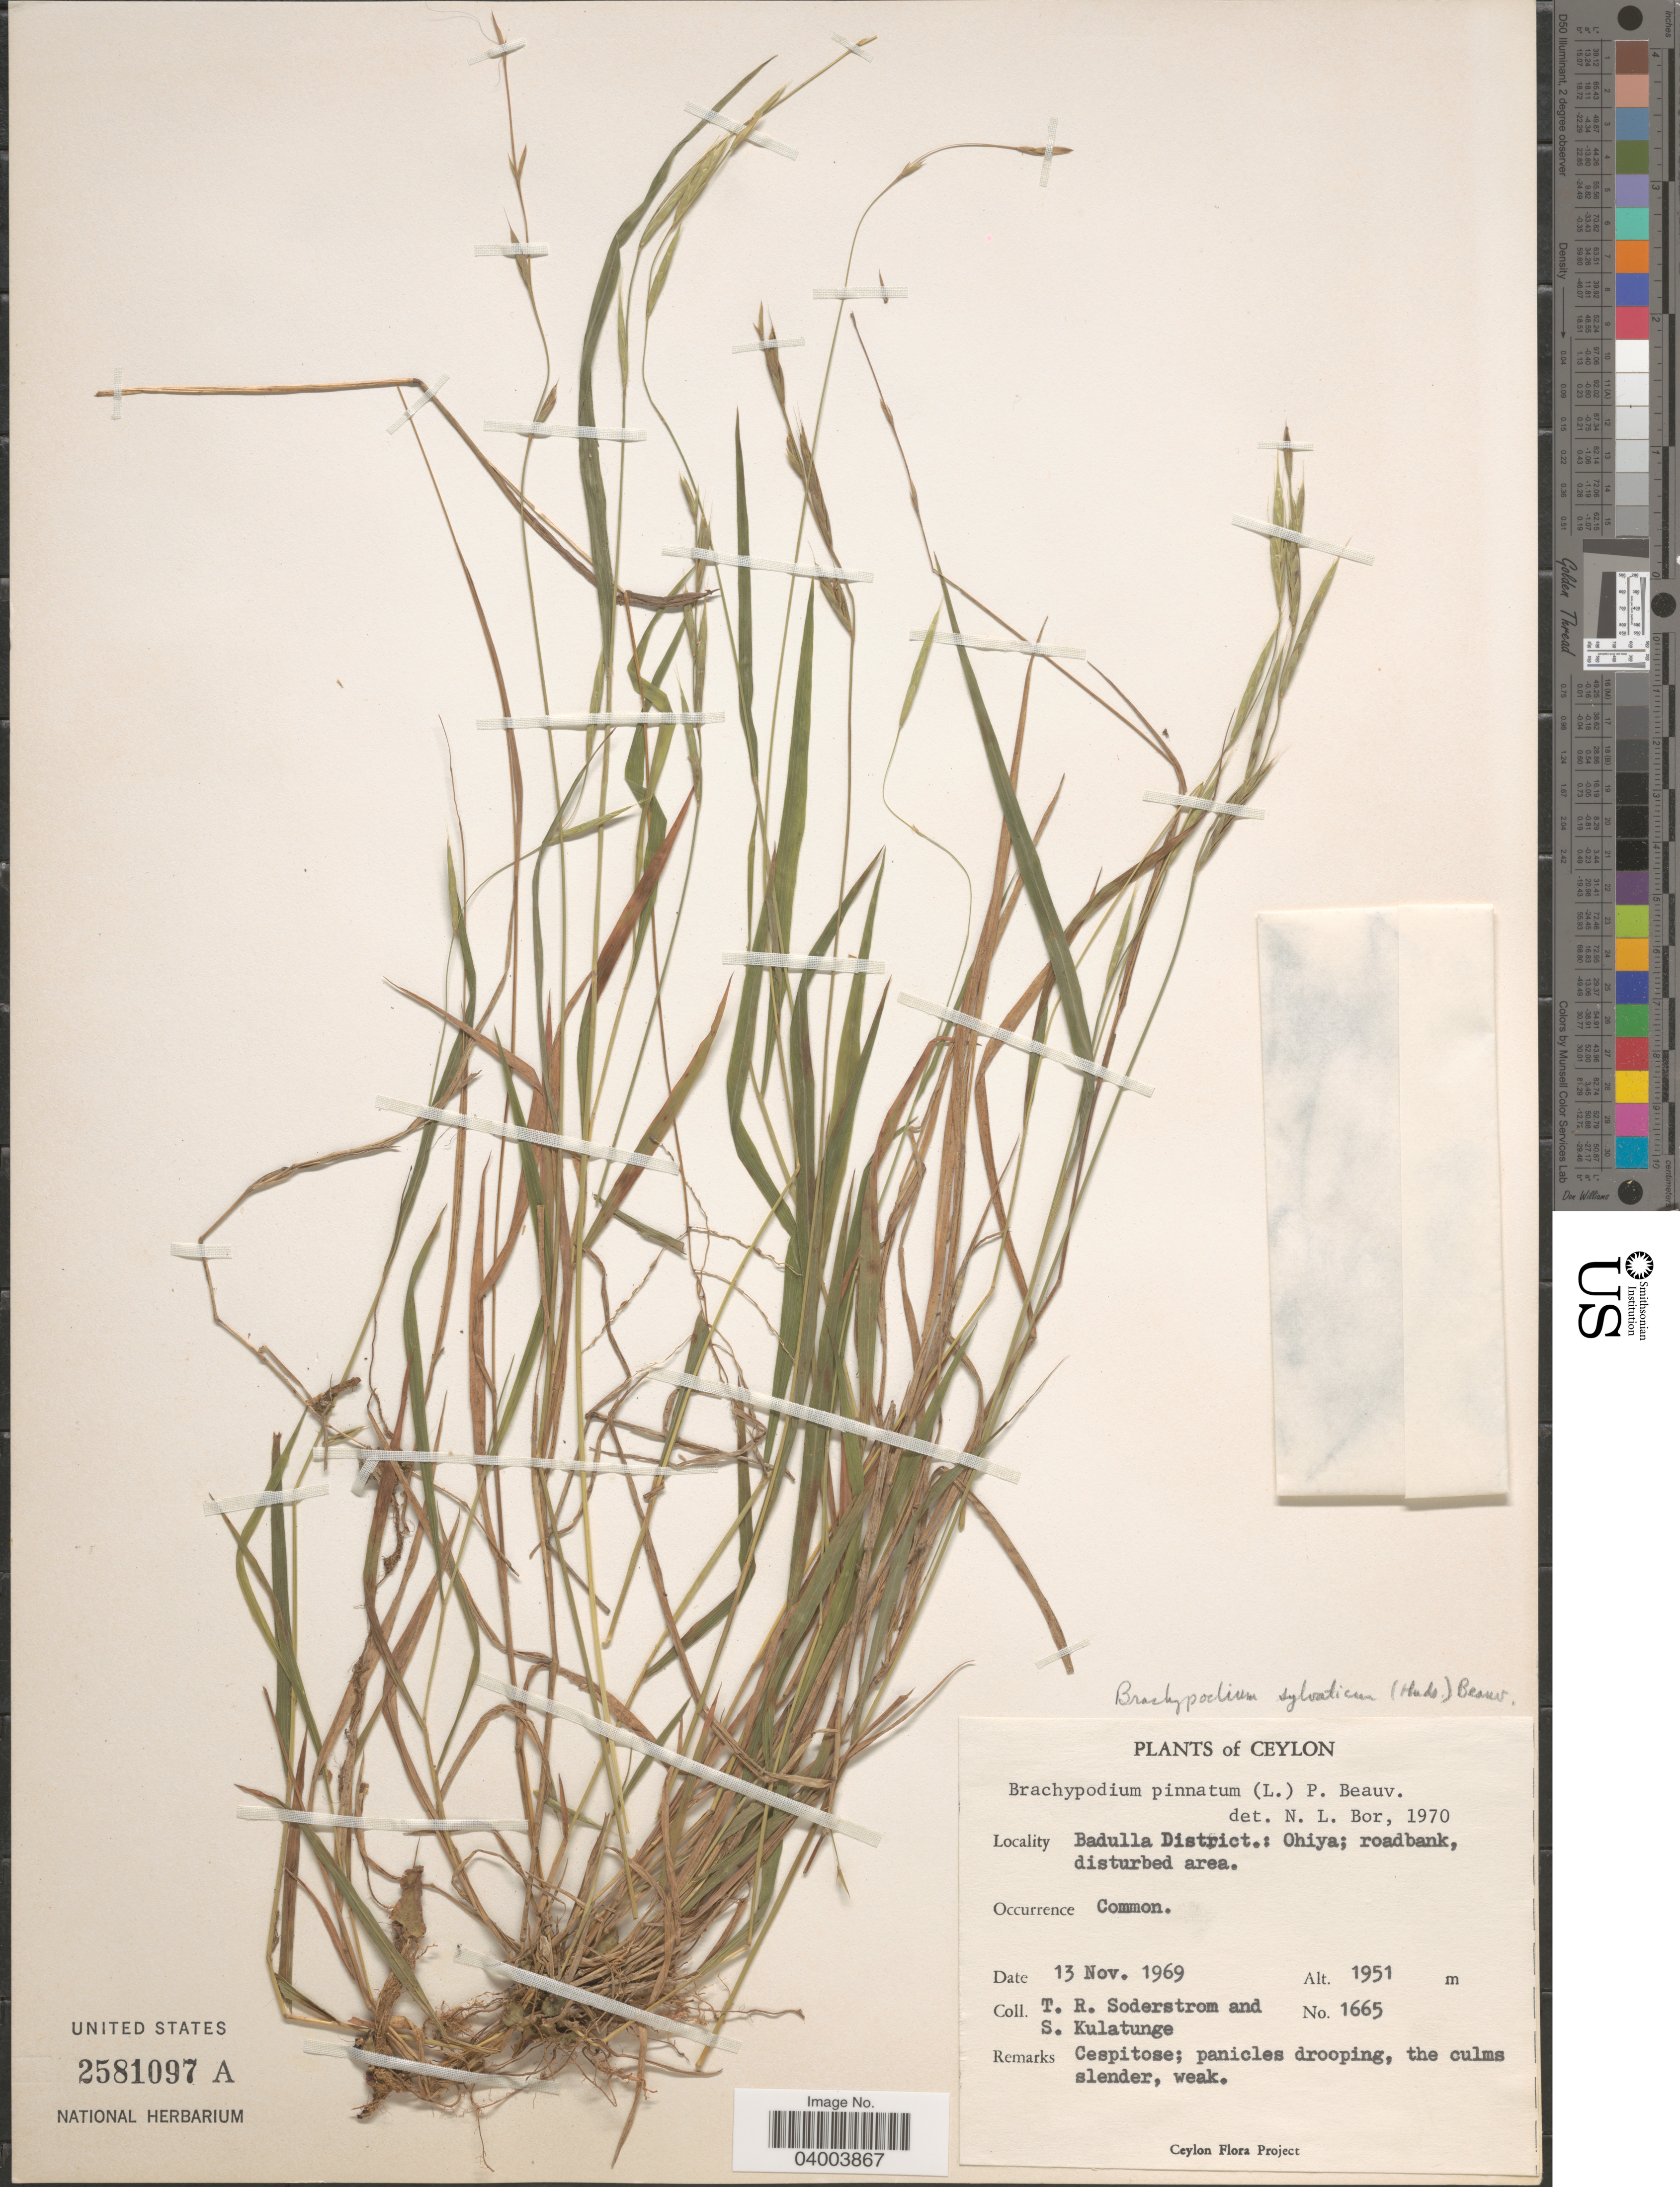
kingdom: Plantae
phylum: Tracheophyta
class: Liliopsida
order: Poales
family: Poaceae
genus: Brachypodium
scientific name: Brachypodium sylvaticum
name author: (Huds.) P. Beauv.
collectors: T. R. Soderstrom & S. Kulatunge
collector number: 1665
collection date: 1969-11-13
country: Sri Lanka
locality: Ceylon. Badulla District.: Ohiya; roadbank, disturbed area.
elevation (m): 1951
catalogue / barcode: US 2581097A